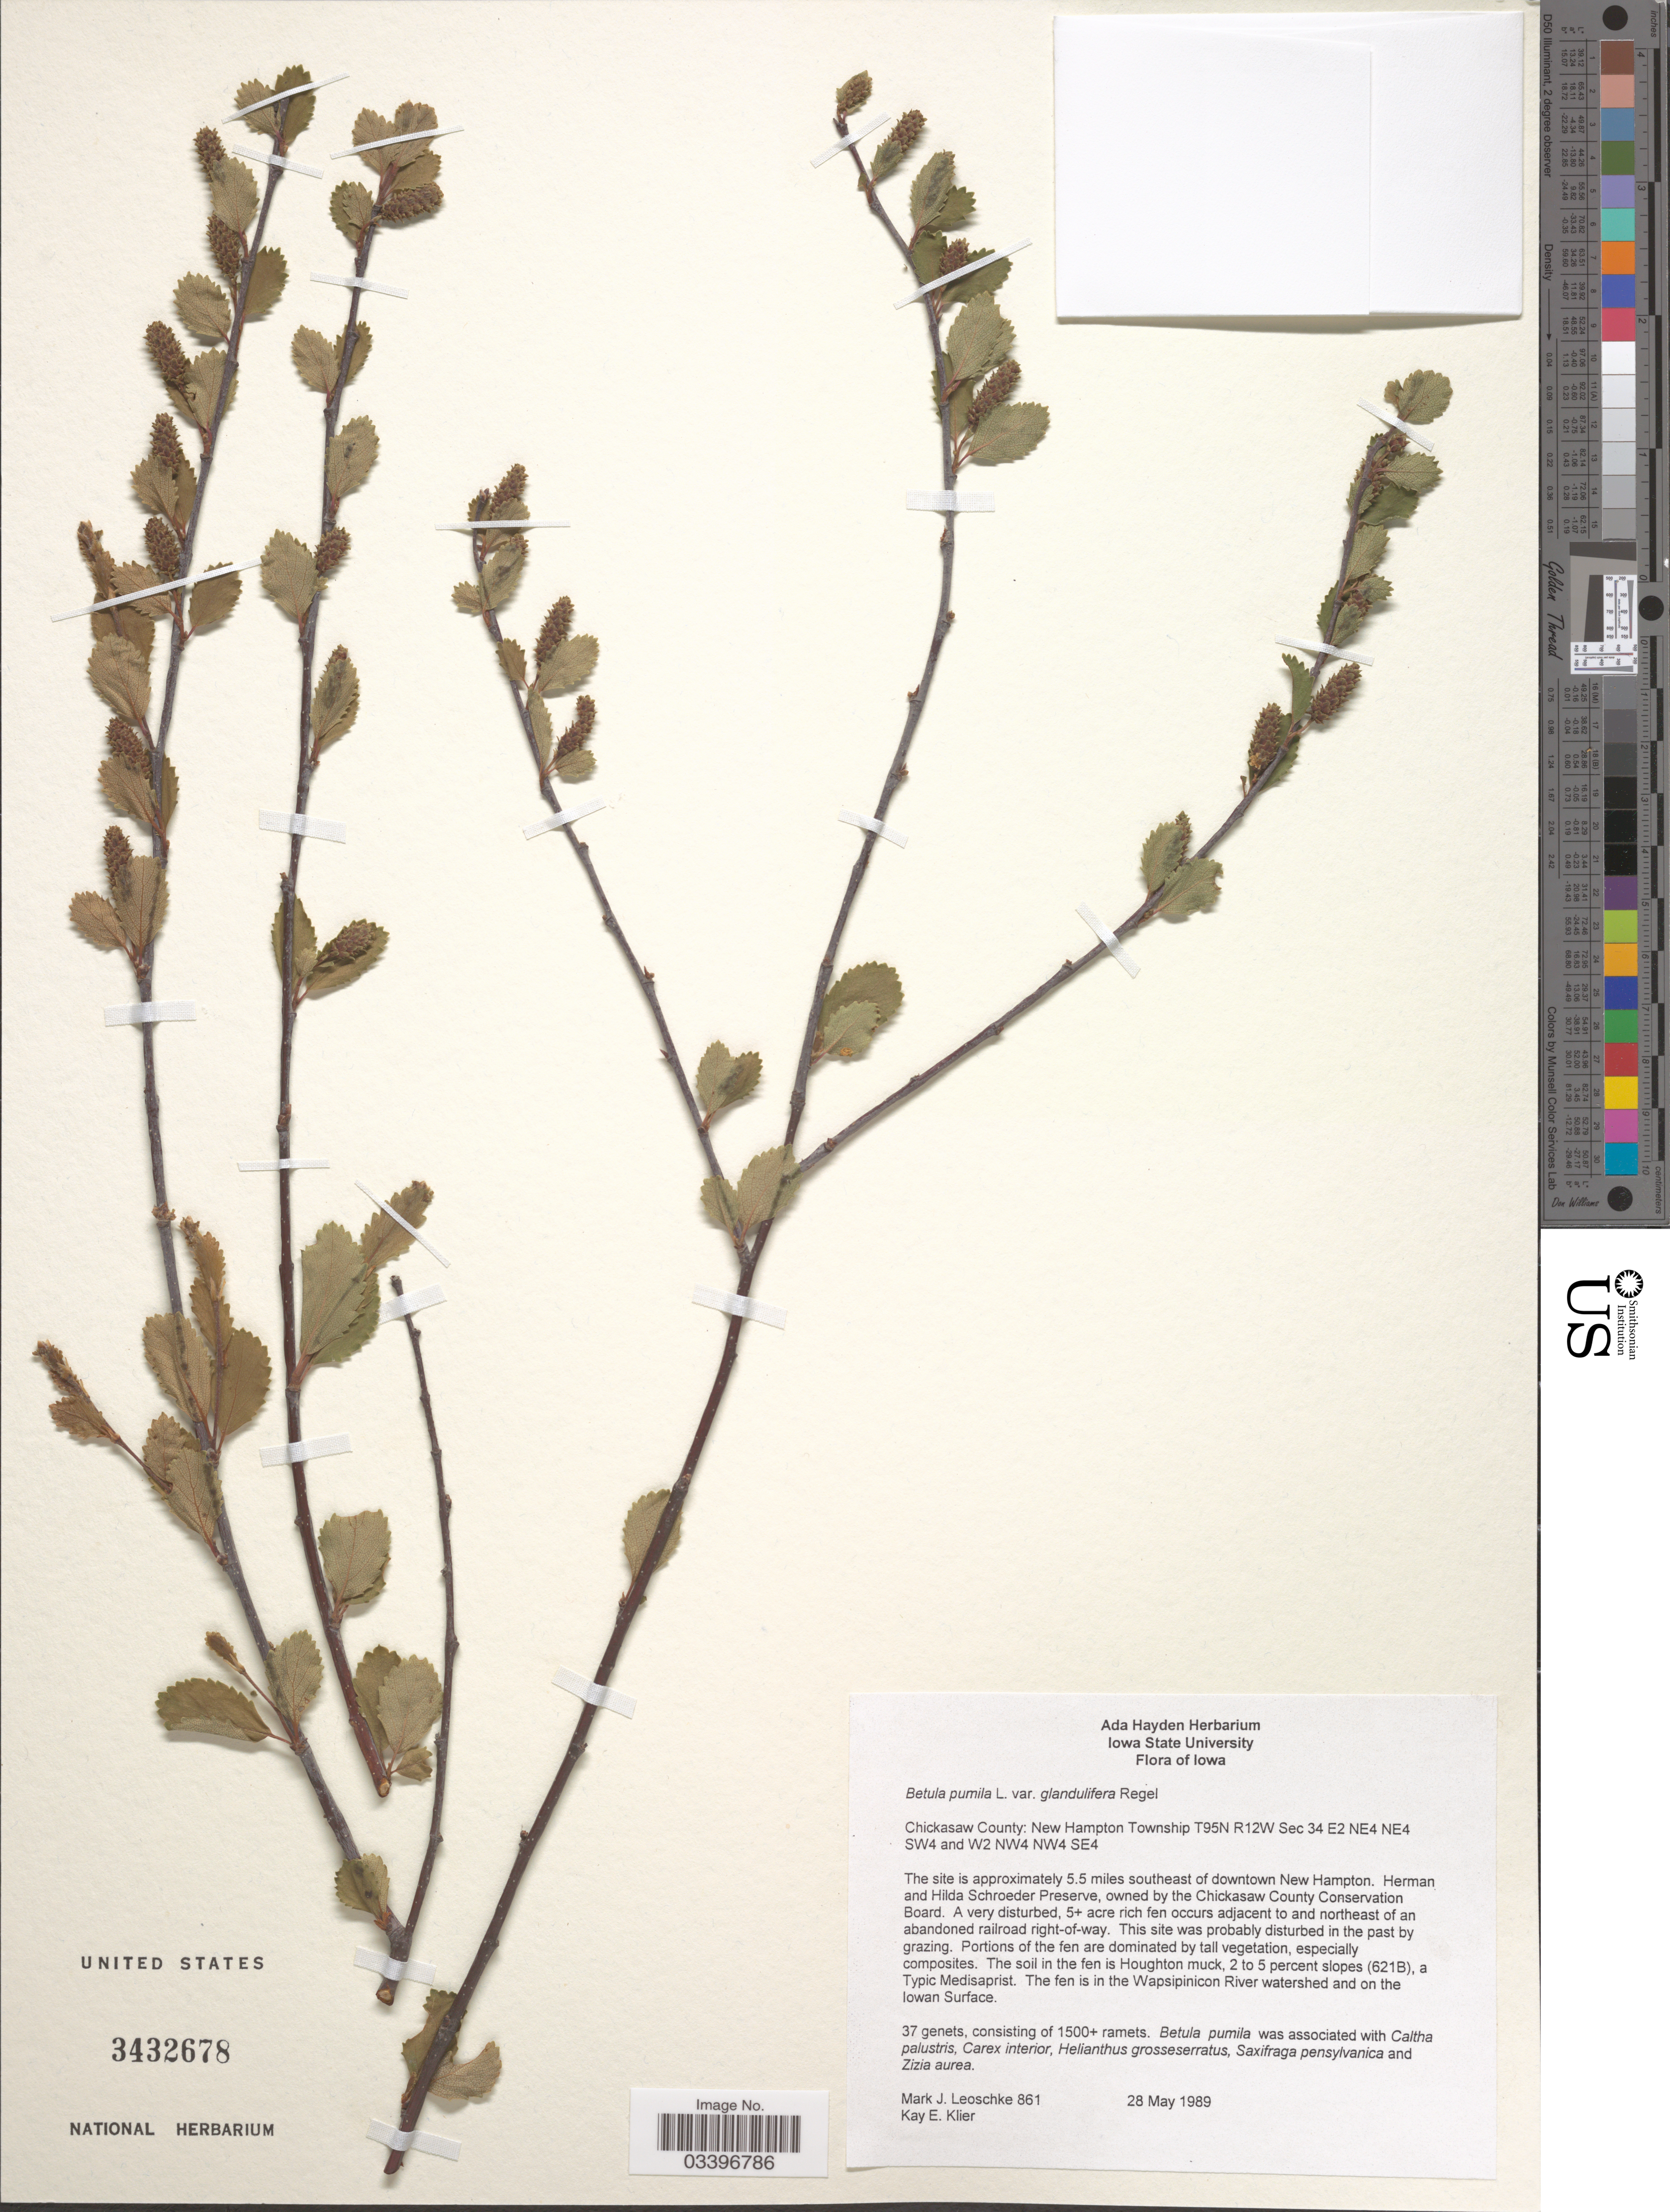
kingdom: Plantae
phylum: Tracheophyta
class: Magnoliopsida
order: Fagales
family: Betulaceae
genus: Betula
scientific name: Betula pumila var. glandulifera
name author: Regel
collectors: M. J. Leoschke & K. Klier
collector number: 861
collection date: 1989-05-28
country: United States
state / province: Iowa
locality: Chickasaw County: New Hampton Township T95N R12 W Sec 34 E2 NE4 NE4 SW4 and W2 NW4 NW4 SE4. The site is approximately 5.5 miles southeast of downtown New Hampton. Herman and Hilda Schroeder Preserve, owned by the Chickasaw COunty Conservation Board. A very disturbed, 5+ acre rich fen occurs adjacent to and northeast of an abandoned railroad right-of-way. The fen is in the Wapsipinicon River watershed and on the lowan Surface.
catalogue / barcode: US 3432678